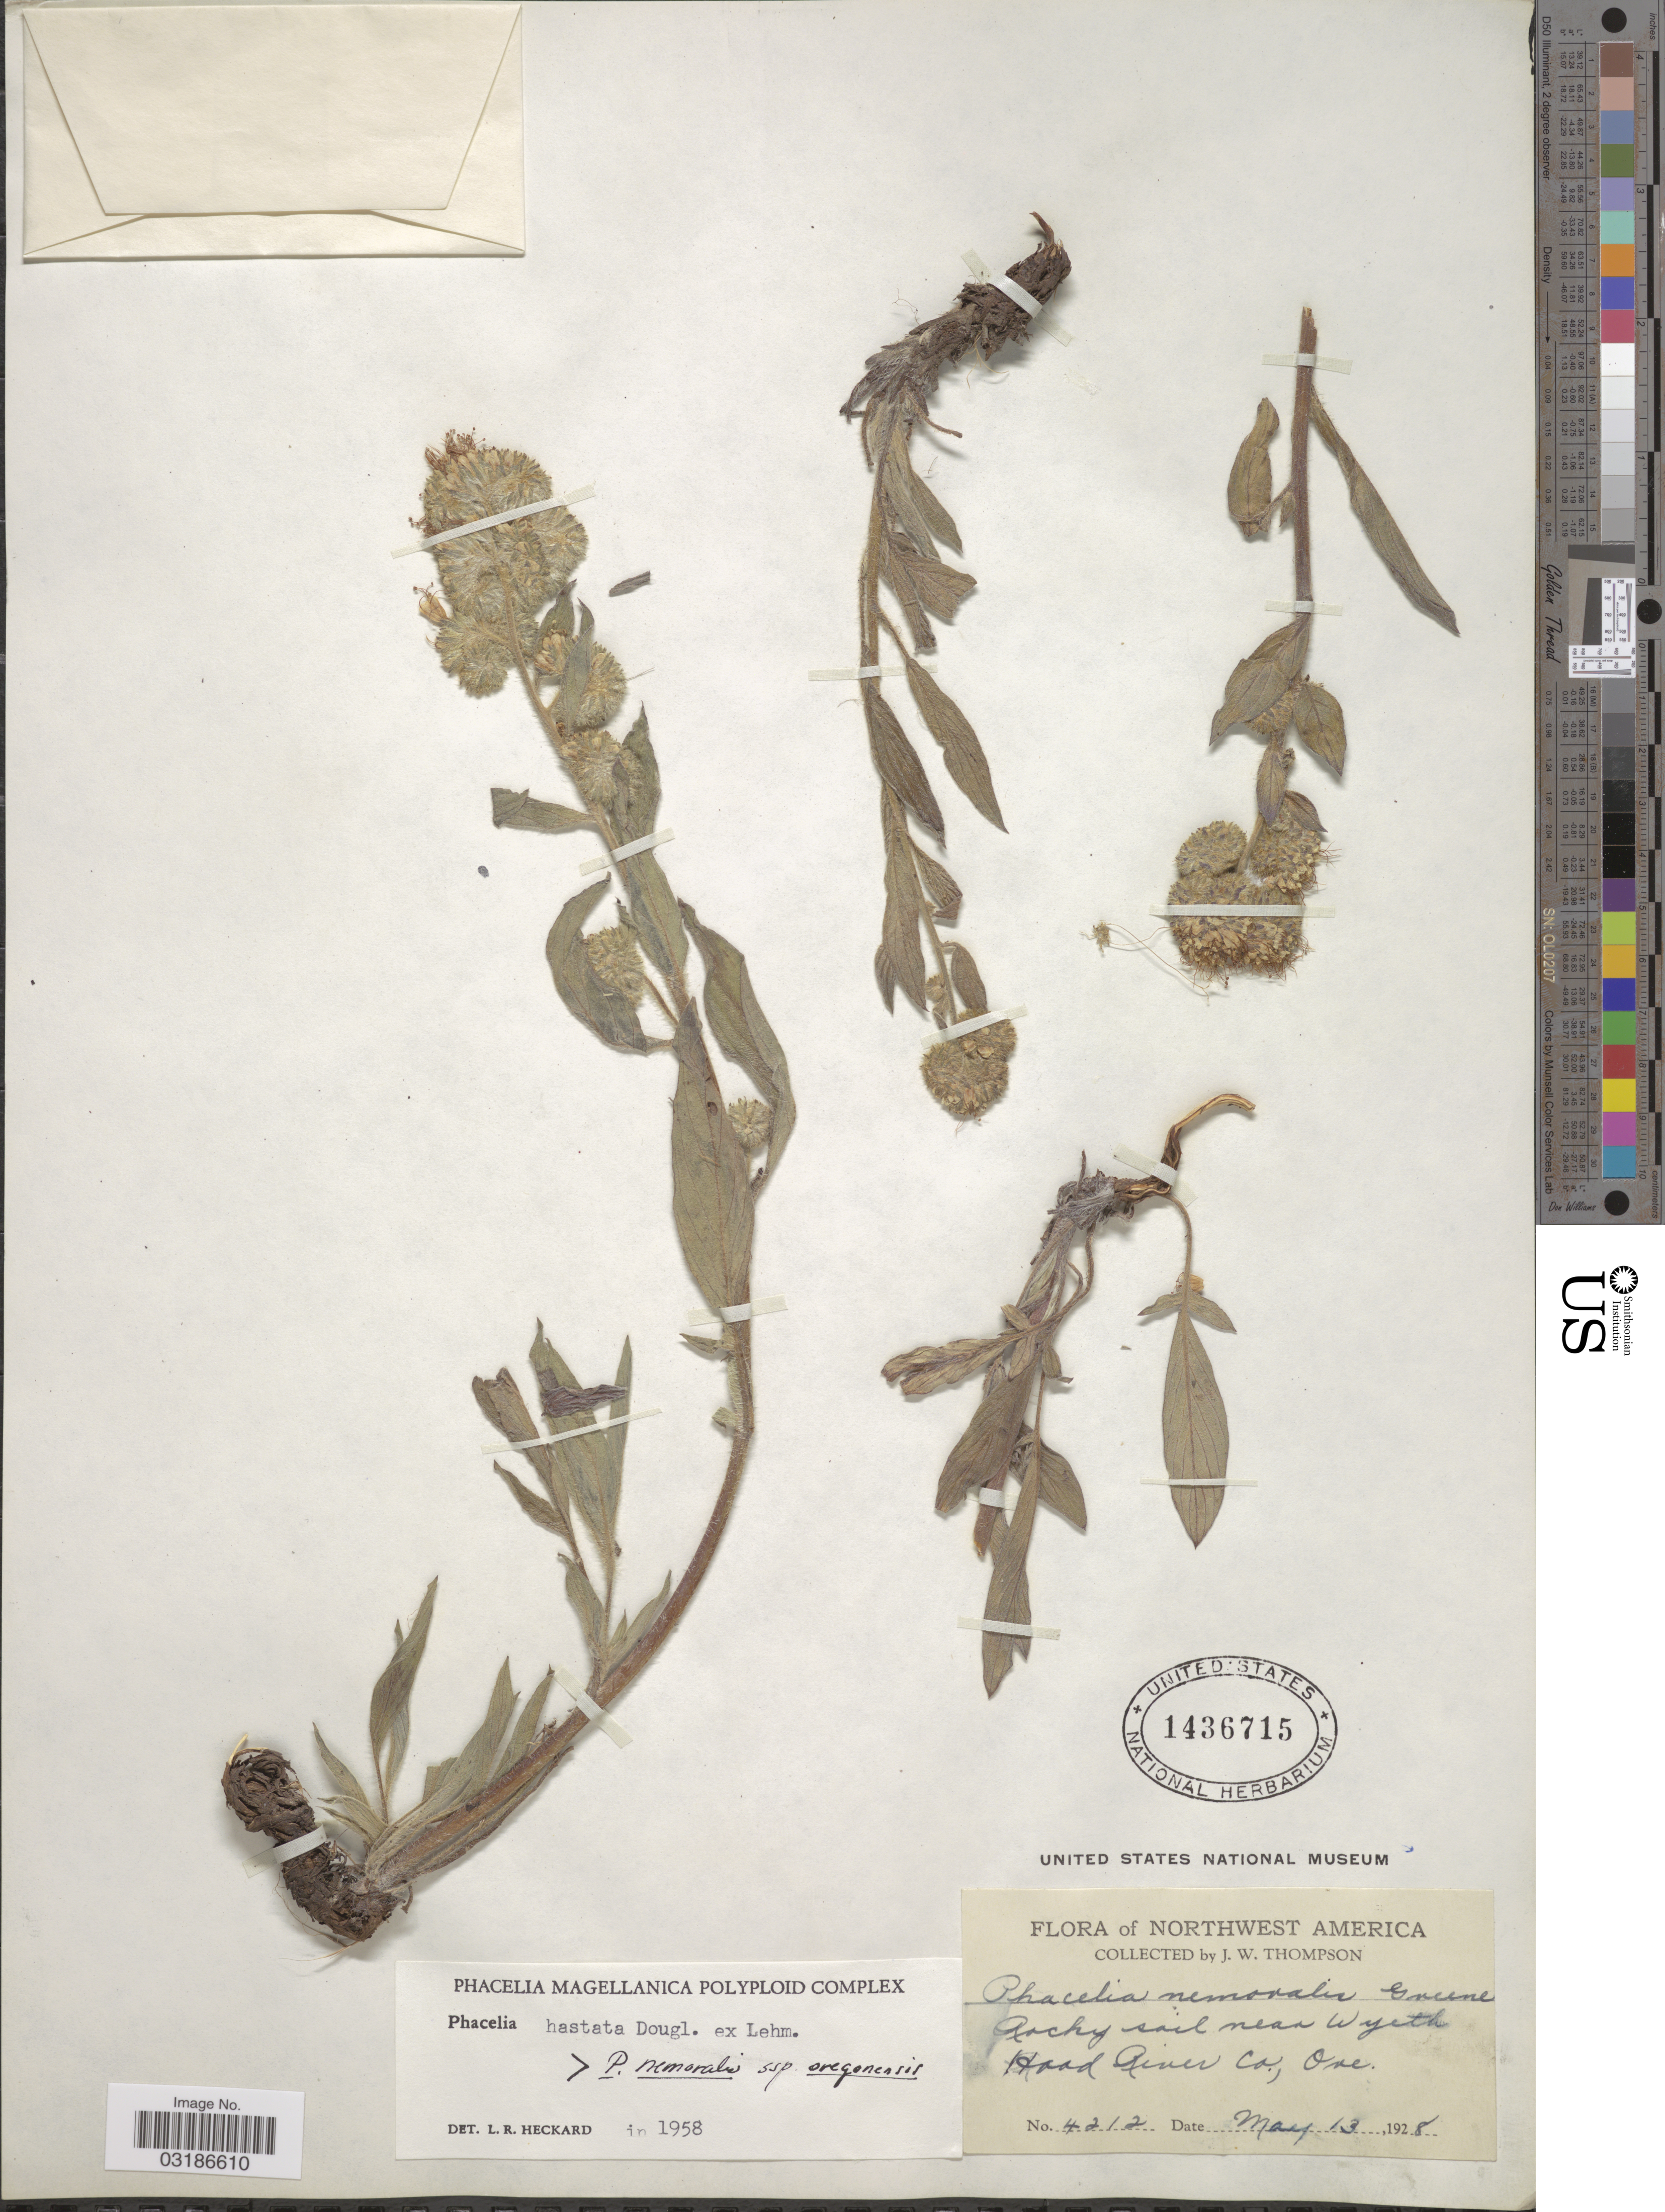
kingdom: Plantae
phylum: Tracheophyta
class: Magnoliopsida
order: Boraginales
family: Hydrophyllaceae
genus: Phacelia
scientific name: Phacelia hastata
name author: Douglas ex Lehm.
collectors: J. Thompson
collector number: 4212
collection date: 1928-05-13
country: United States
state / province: Oregon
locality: Northwest America, Rocky soil near Wyeth Road River Co., Ore.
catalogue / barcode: US 1436715